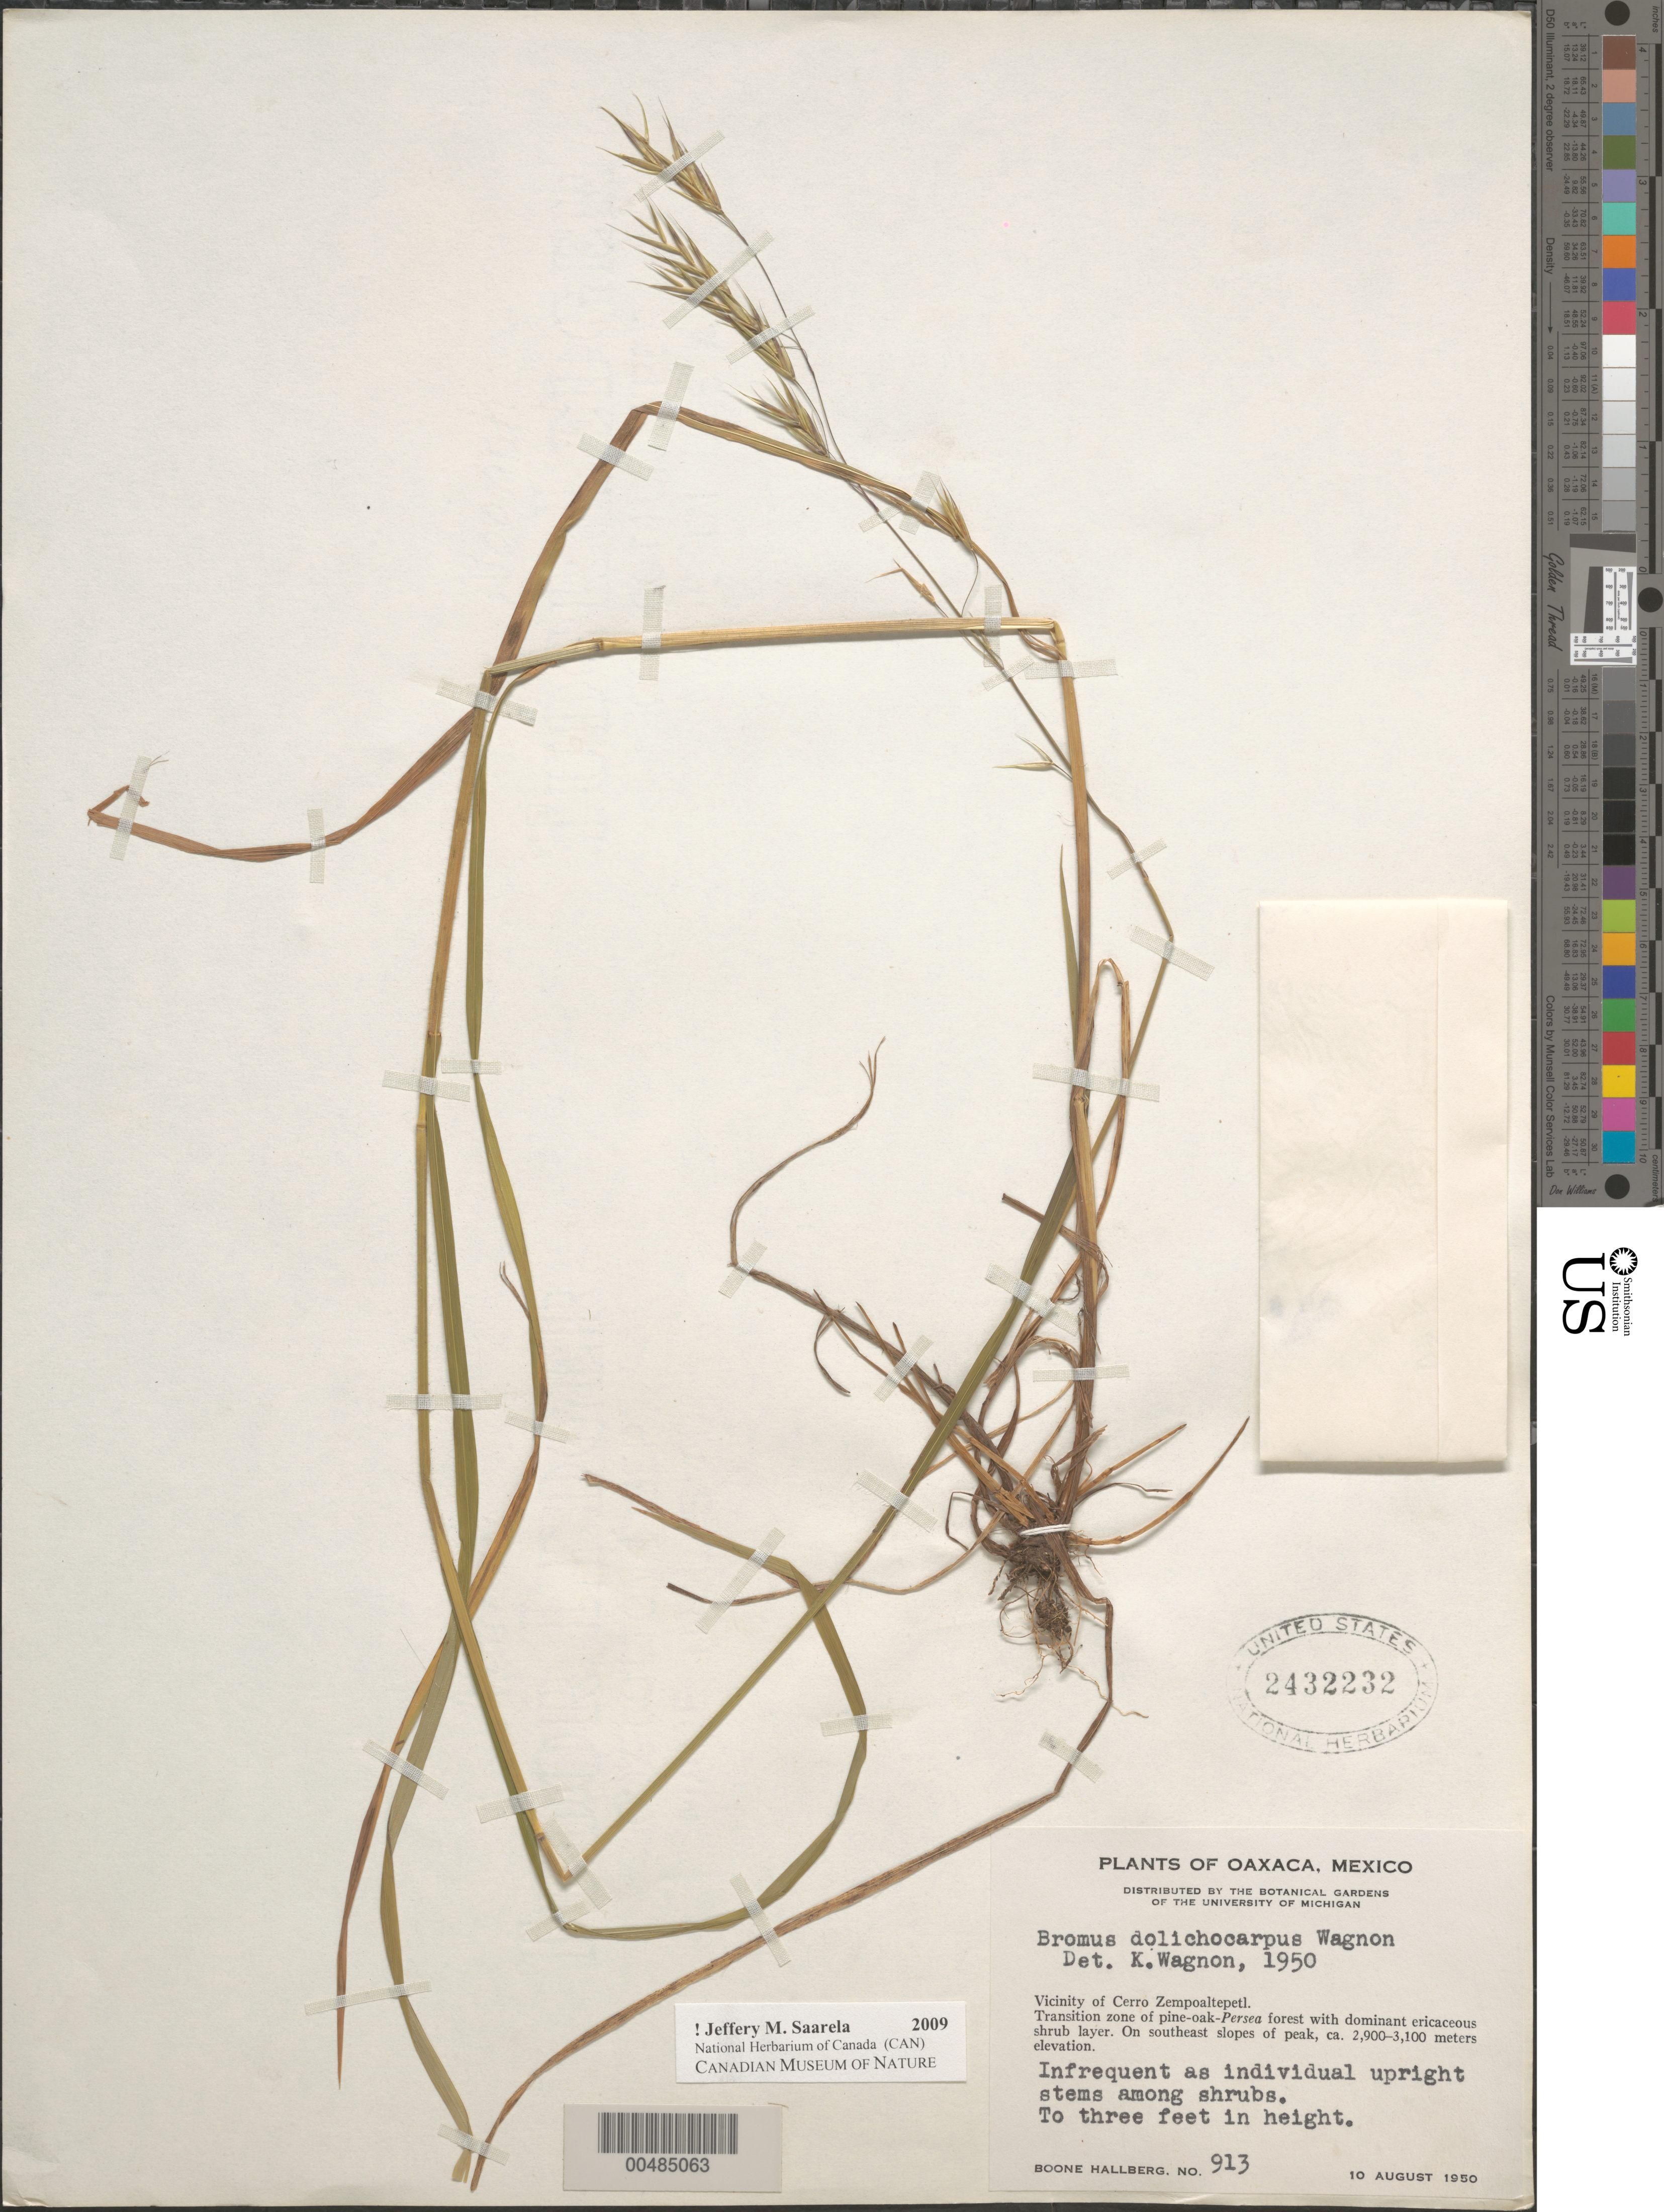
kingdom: Plantae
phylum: Tracheophyta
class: Liliopsida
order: Poales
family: Poaceae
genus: Bromus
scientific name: Bromus dolichocarpus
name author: Wagnon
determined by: Wagnon, K.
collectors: B. Hallberg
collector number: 913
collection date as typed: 10 Aug 1950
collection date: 1950-08-10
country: Mexico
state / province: Oaxaca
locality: Vicinity of Cerro Zempoaltepetl, SE slopes of peak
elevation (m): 2900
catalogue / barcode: US 2432232